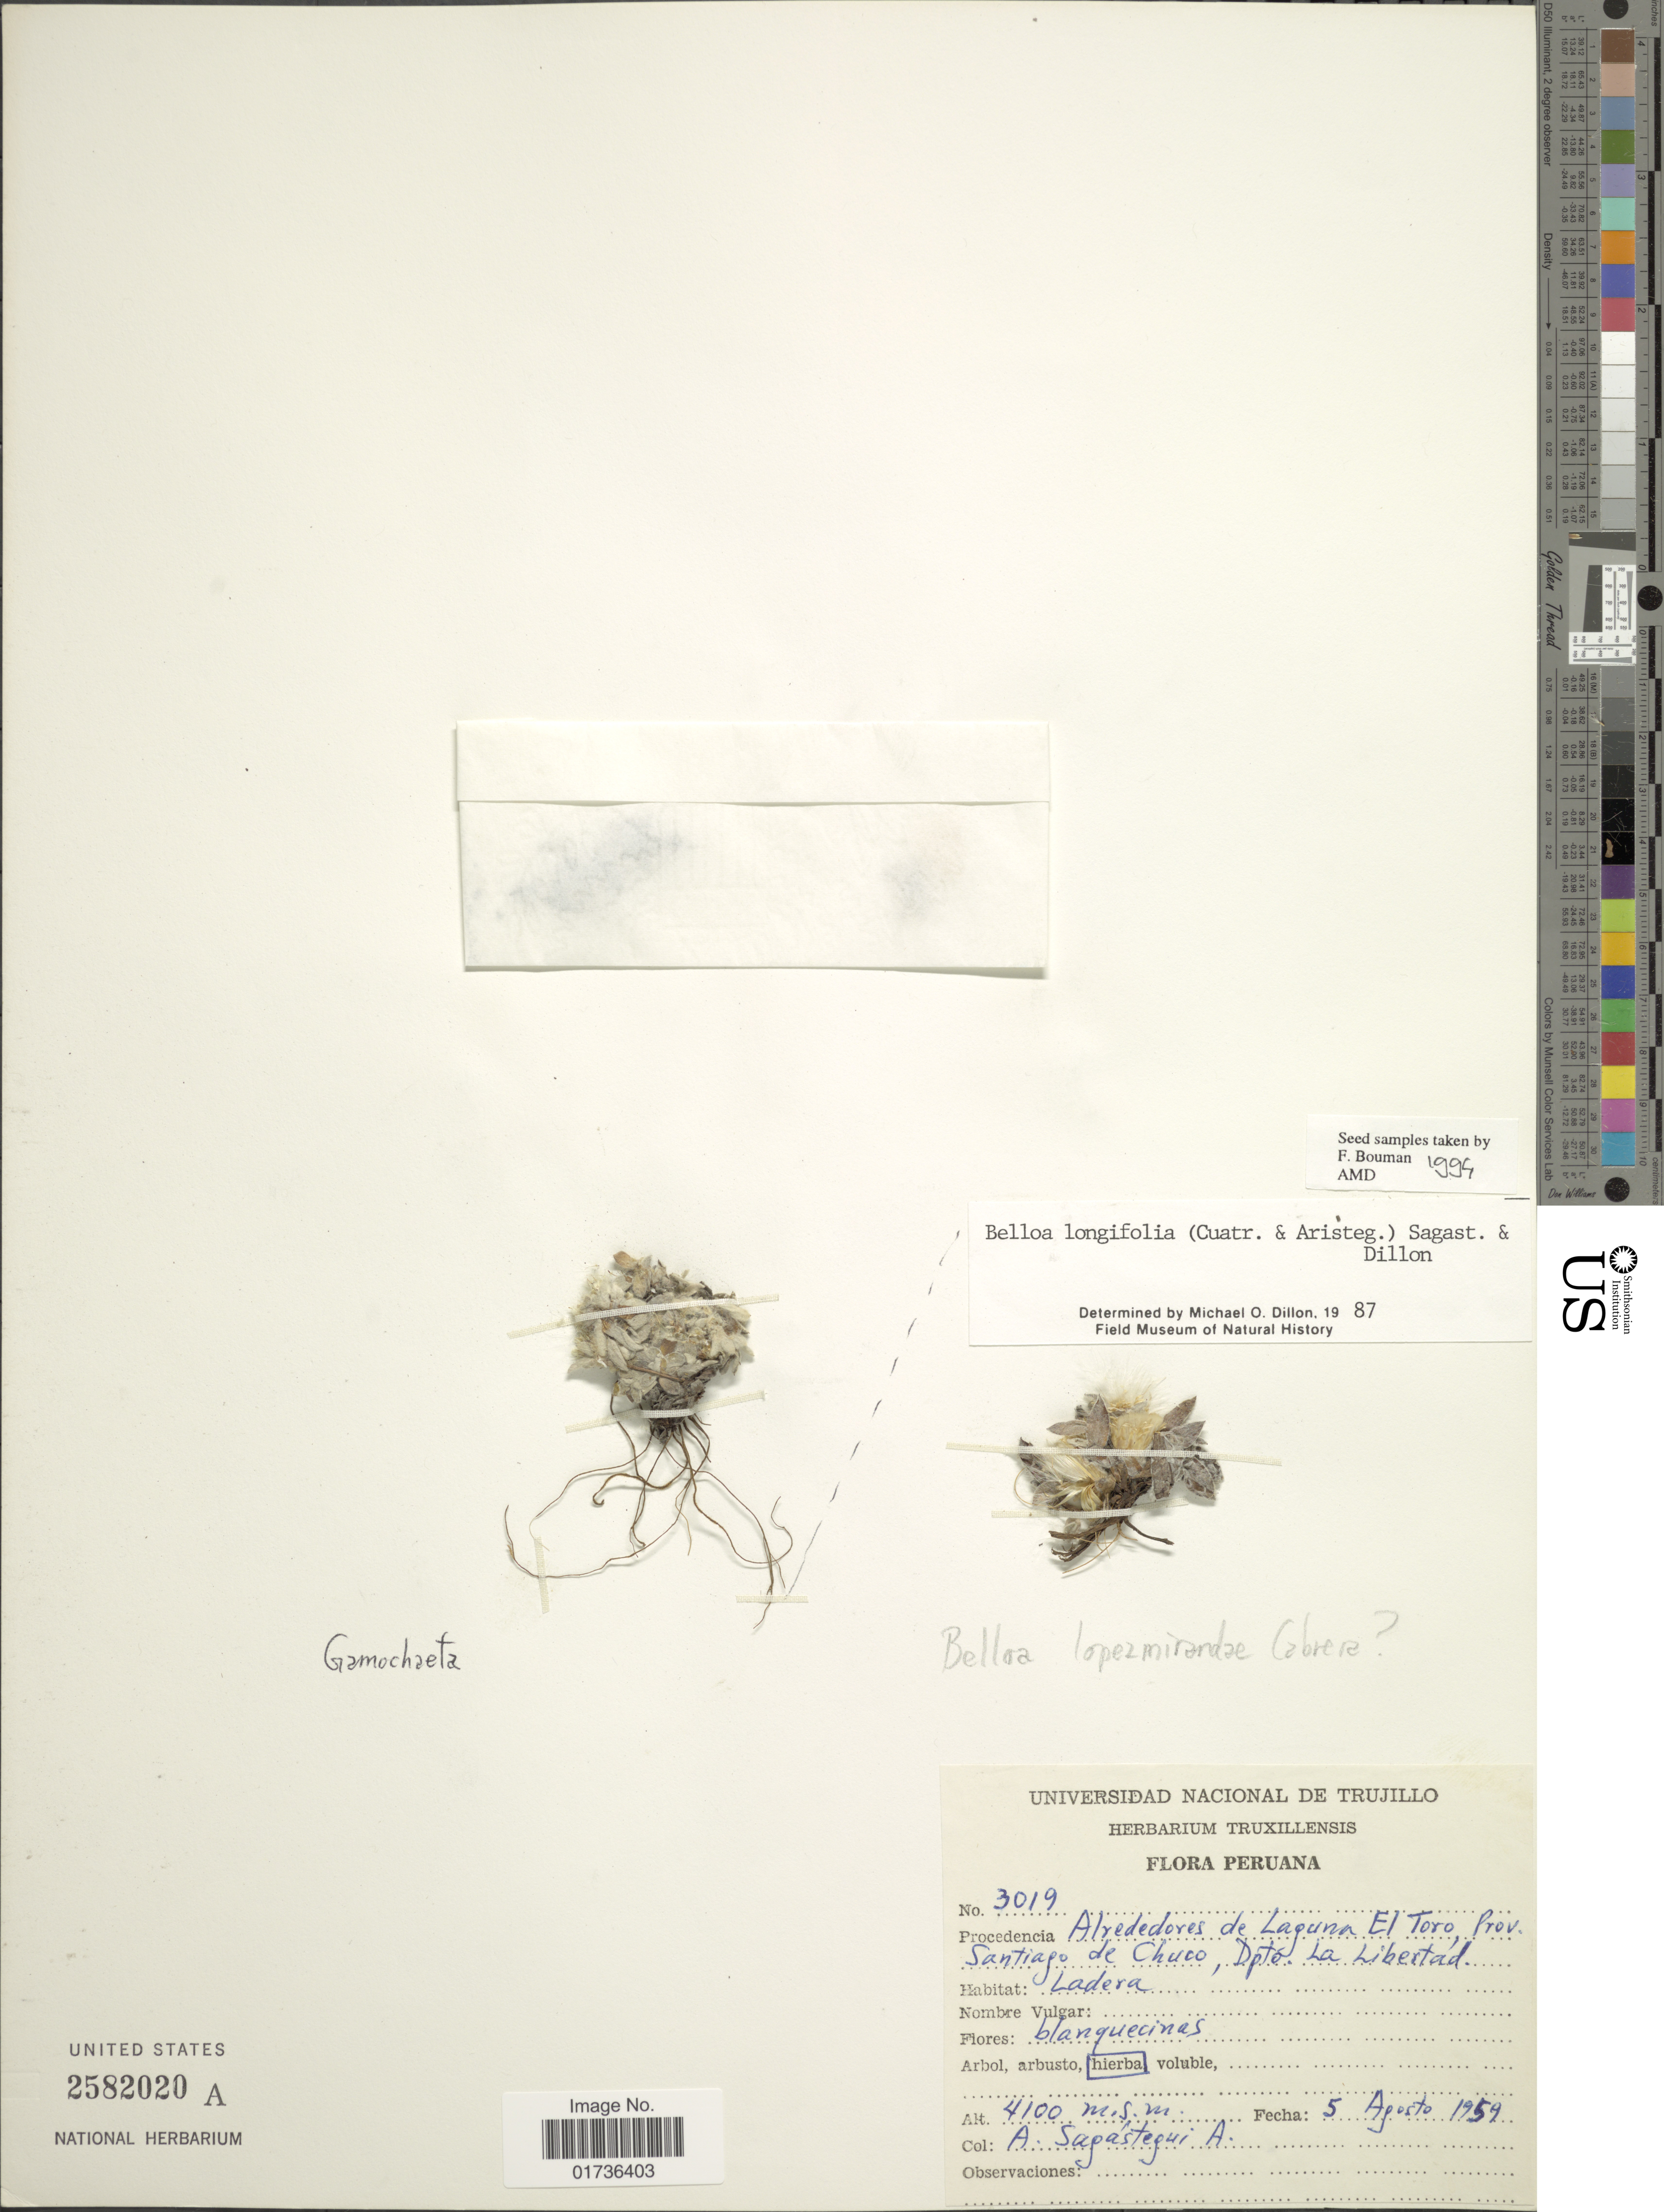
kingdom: Plantae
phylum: Tracheophyta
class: Magnoliopsida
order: Asterales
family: Asteraceae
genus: Belloa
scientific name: Belloa longifolia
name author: (Cuatrec. & Aristeg.) Sagást. & M.O. Dillon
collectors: A. Sagástegui A.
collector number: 3019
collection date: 1959-08-05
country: Peru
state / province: La Libertad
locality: Alrededores de Laguna EL Toro Prov. Santiago de Chuco, Dpto La Libertad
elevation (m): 4100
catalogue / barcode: US 2582020A